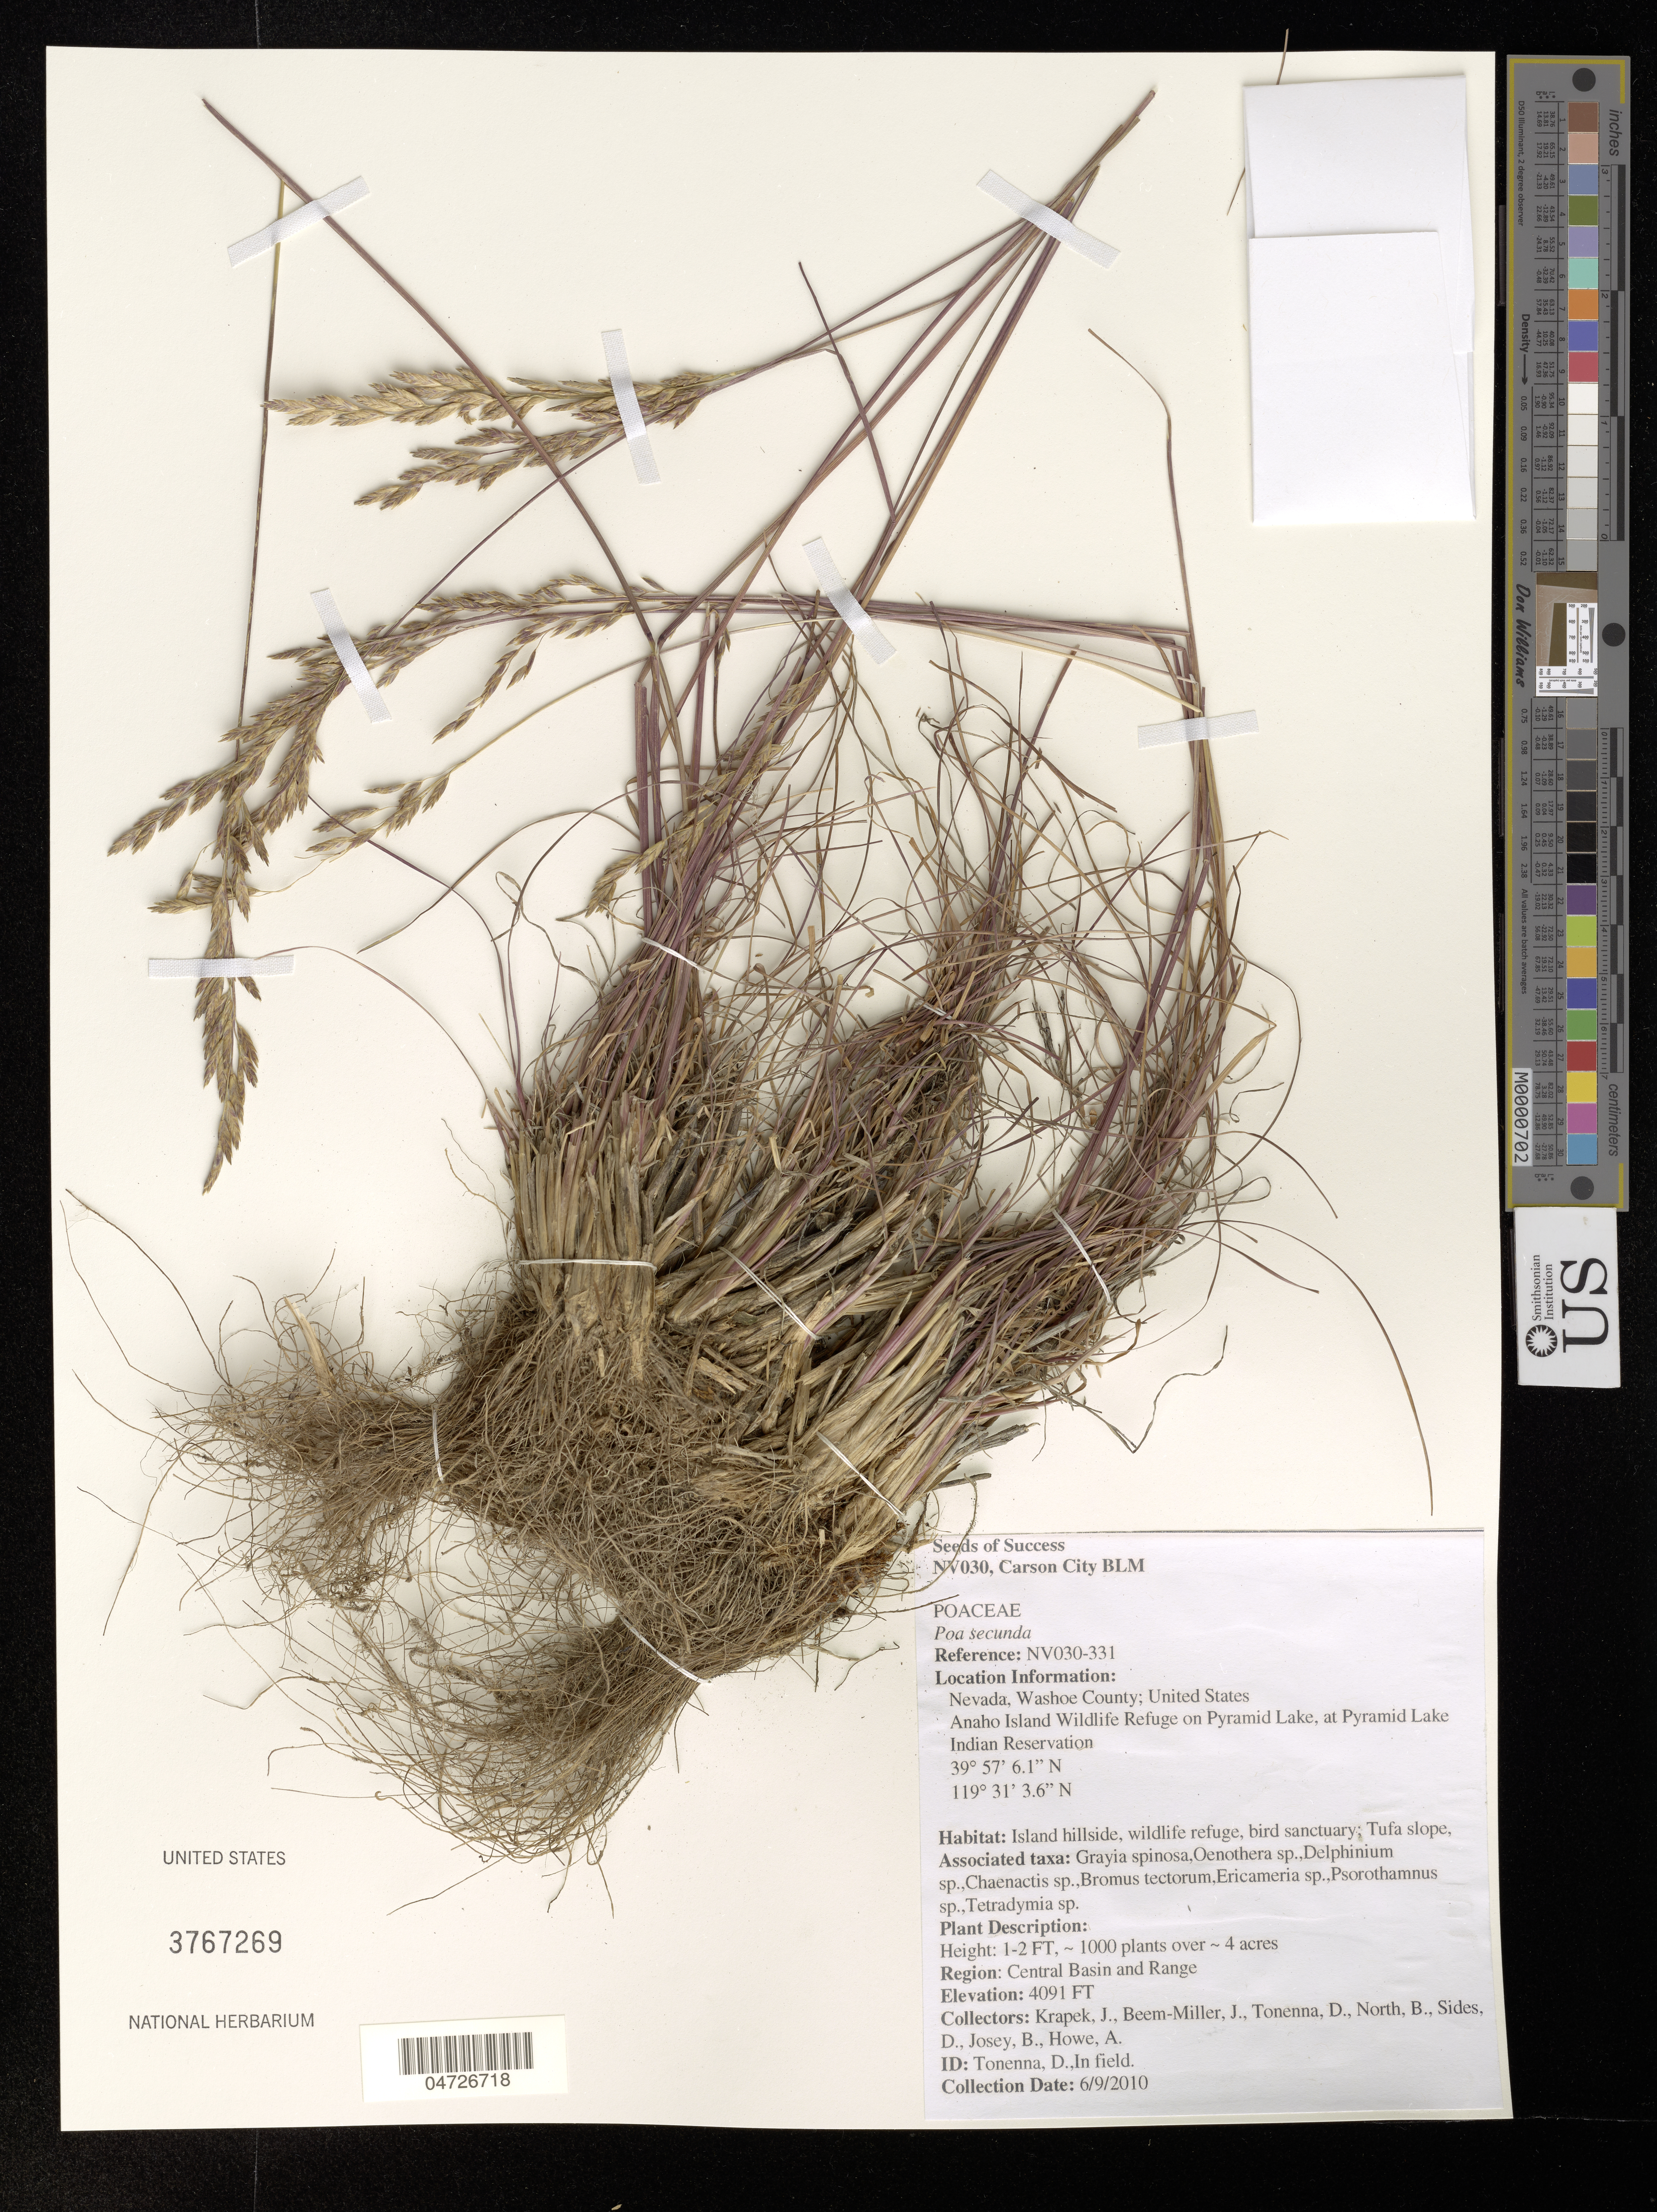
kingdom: Plantae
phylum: Tracheophyta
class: Liliopsida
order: Poales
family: Poaceae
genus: Poa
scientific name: Poa secunda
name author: J. Presl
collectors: J. Krapek, J. Beem-Miller, D. Tonenna, B. North & et al.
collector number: NV030?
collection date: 2010-09-06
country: United States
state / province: Nevada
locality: Washoe County. Anaho Island Wildlife Refuge on Pyramid Lakem at Pyramid Lake Indian Reservation.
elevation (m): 1247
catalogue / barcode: US 3767269